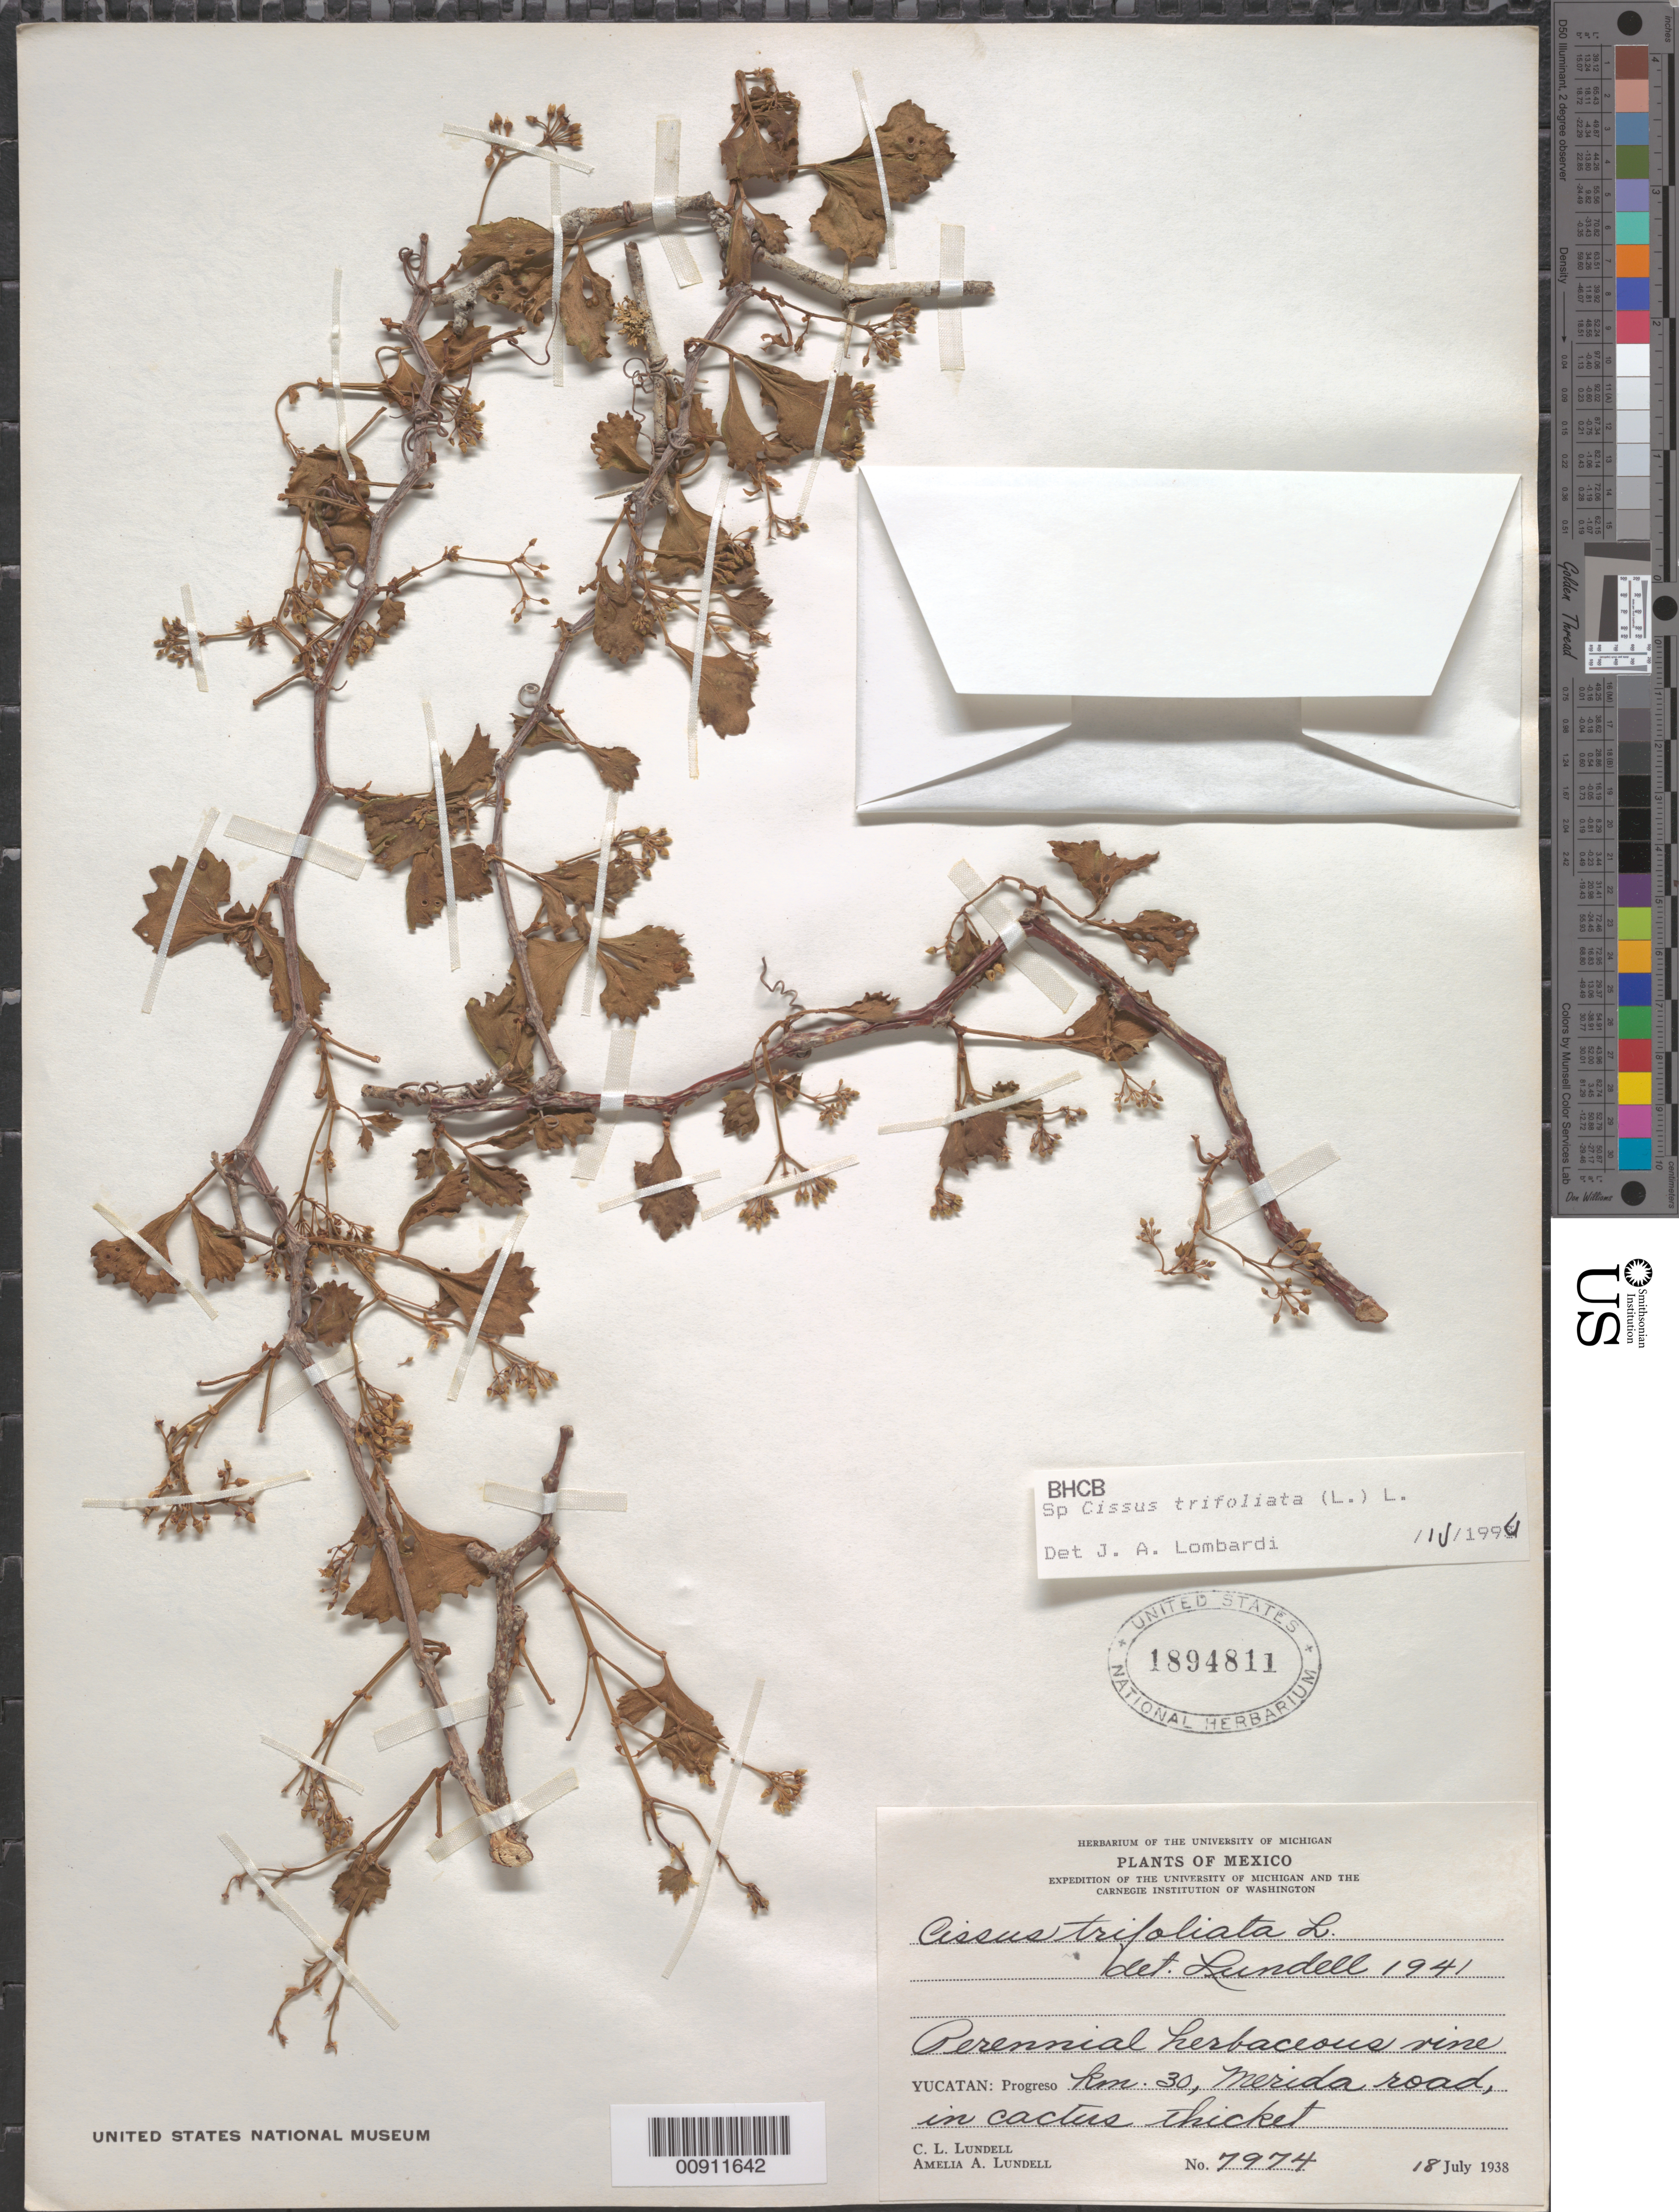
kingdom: Plantae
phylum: Tracheophyta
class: Magnoliopsida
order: Vitales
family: Vitaceae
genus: Cissus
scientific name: Cissus trifoliata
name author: (L.) L.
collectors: C. L. Lundell & A. A. Lundell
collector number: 7974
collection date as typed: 18 Jul 1938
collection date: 1938-07-18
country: Mexico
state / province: Yucatán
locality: Yucatán: Progreso km. 30, Mérida road.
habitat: In cactus thicket.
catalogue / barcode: US 1894811